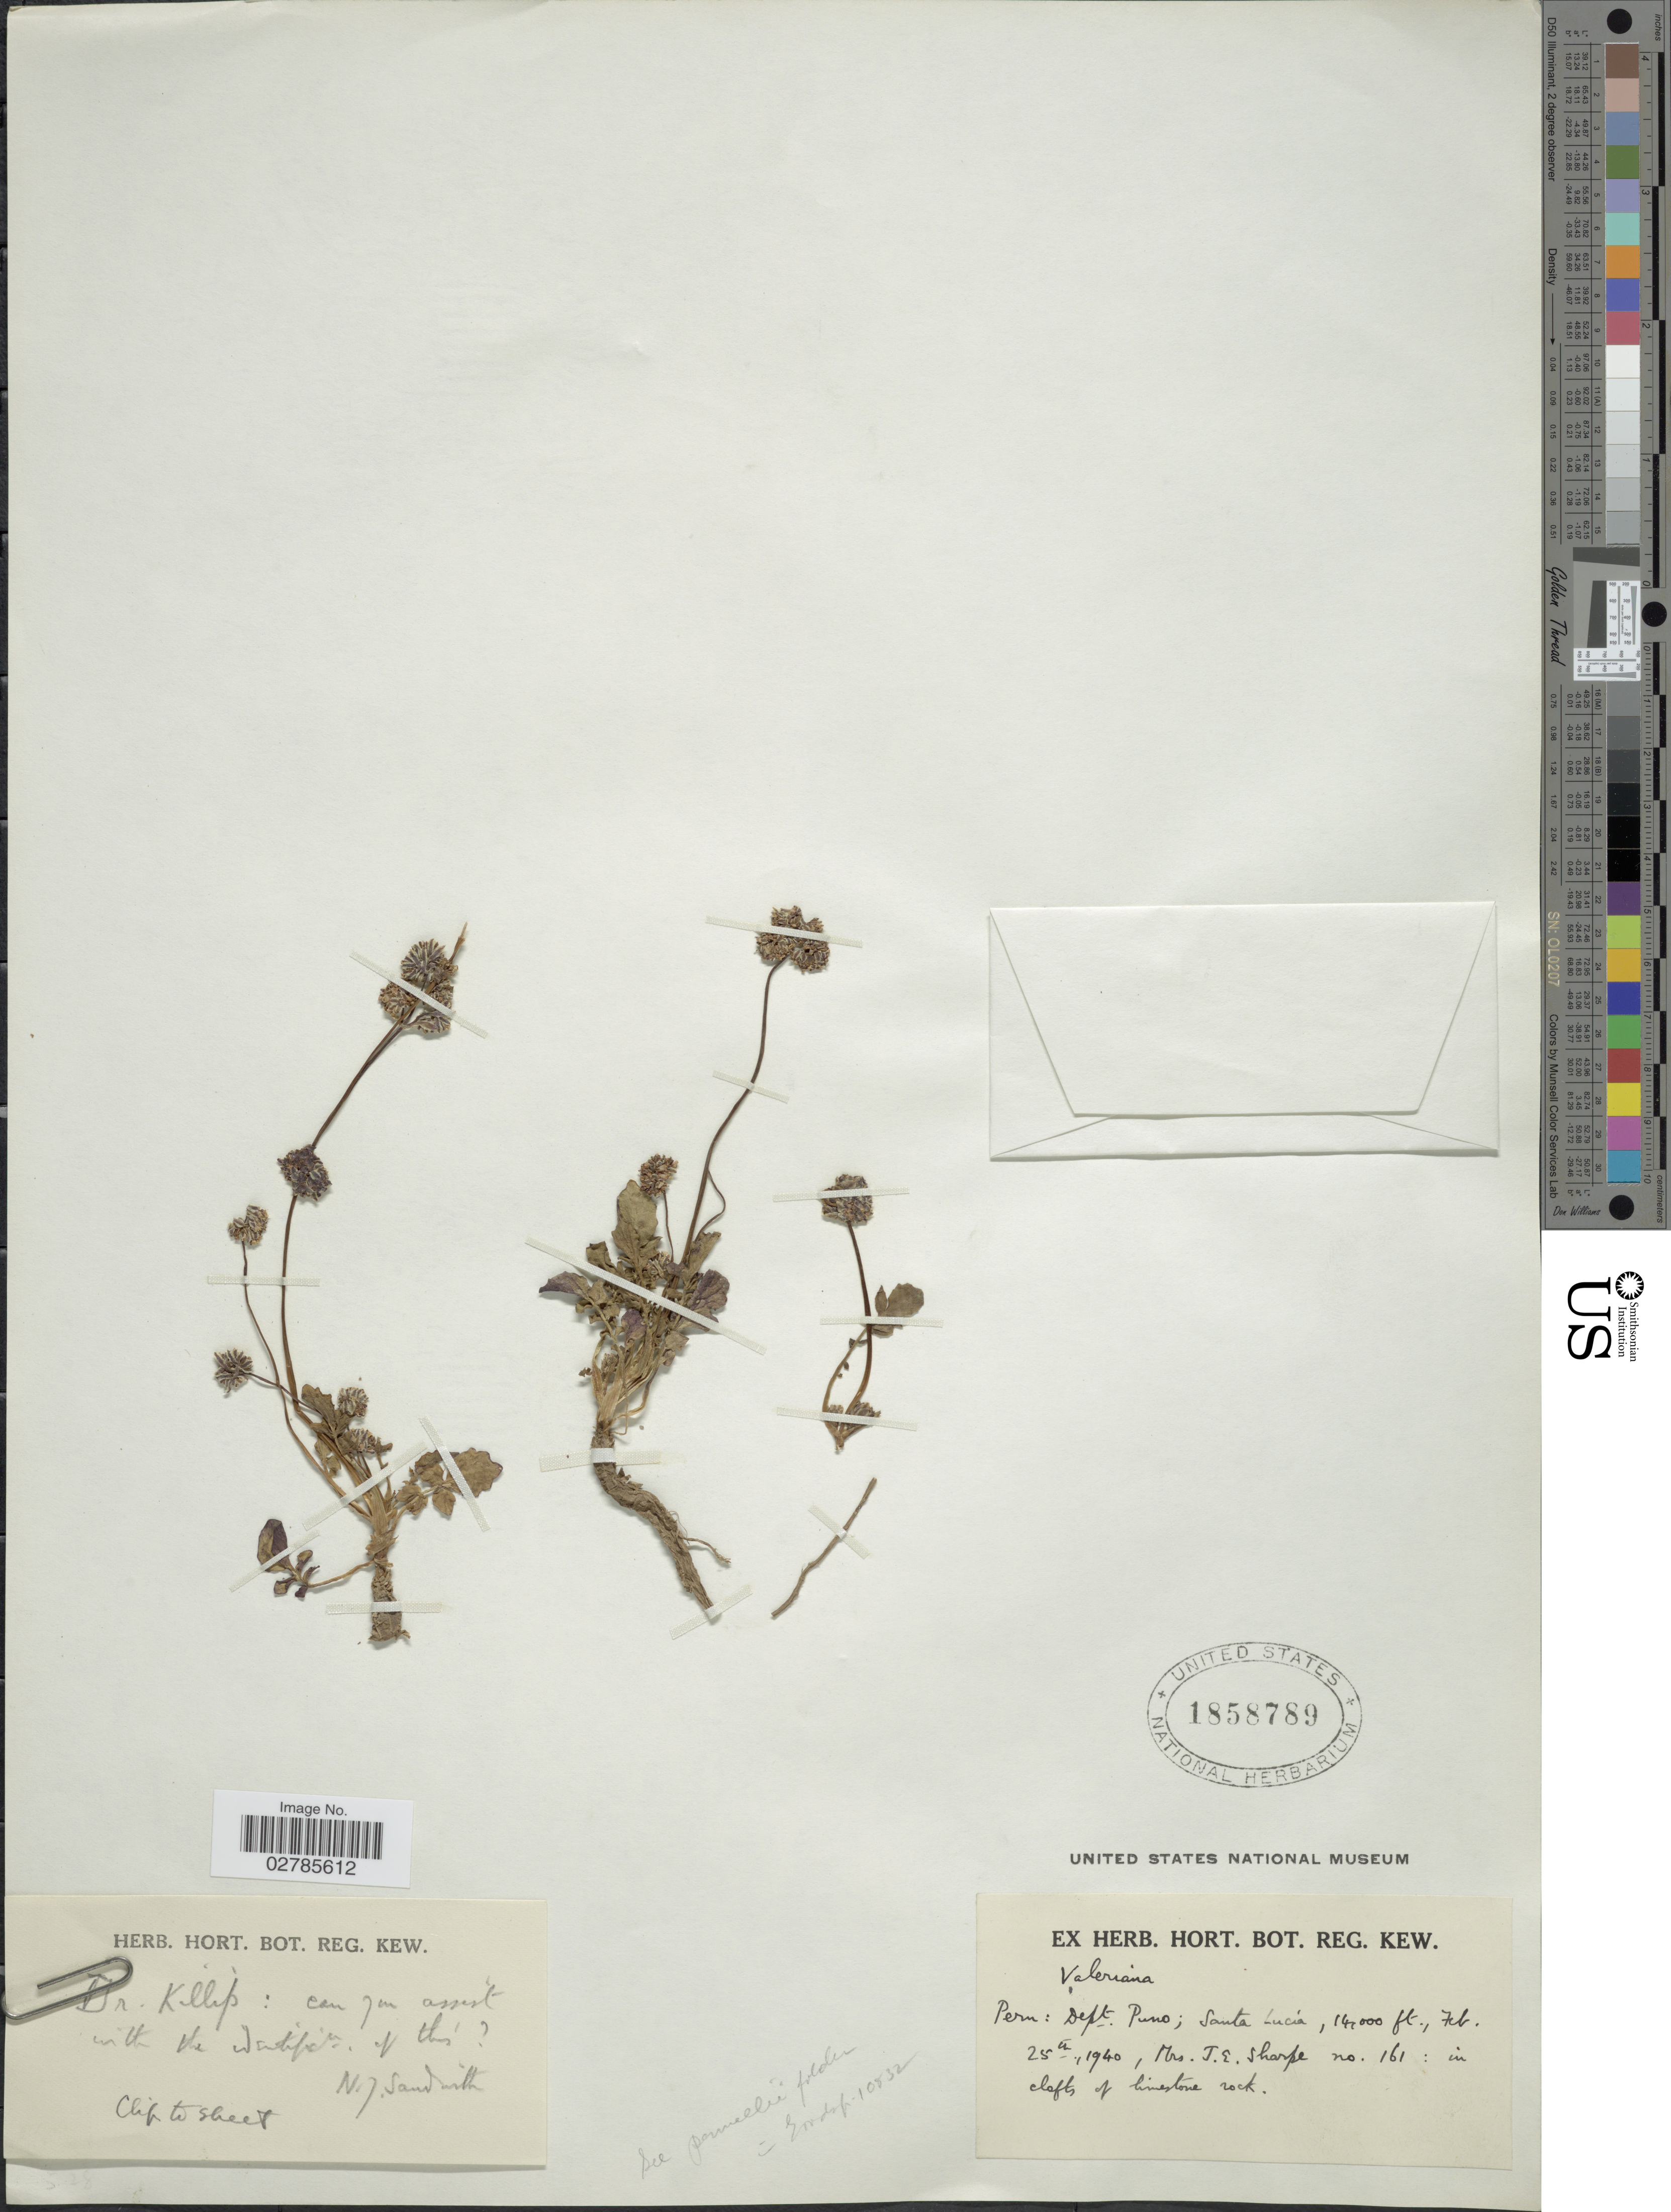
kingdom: Plantae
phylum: Tracheophyta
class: Magnoliopsida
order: Dipsacales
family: Caprifoliaceae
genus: Valeriana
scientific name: Valeriana sp.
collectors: J. Sharpe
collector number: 161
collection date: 1940-02-25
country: Peru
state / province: Puno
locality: Dept. Puno; Santa Lucia.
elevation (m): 4267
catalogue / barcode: US 1858789